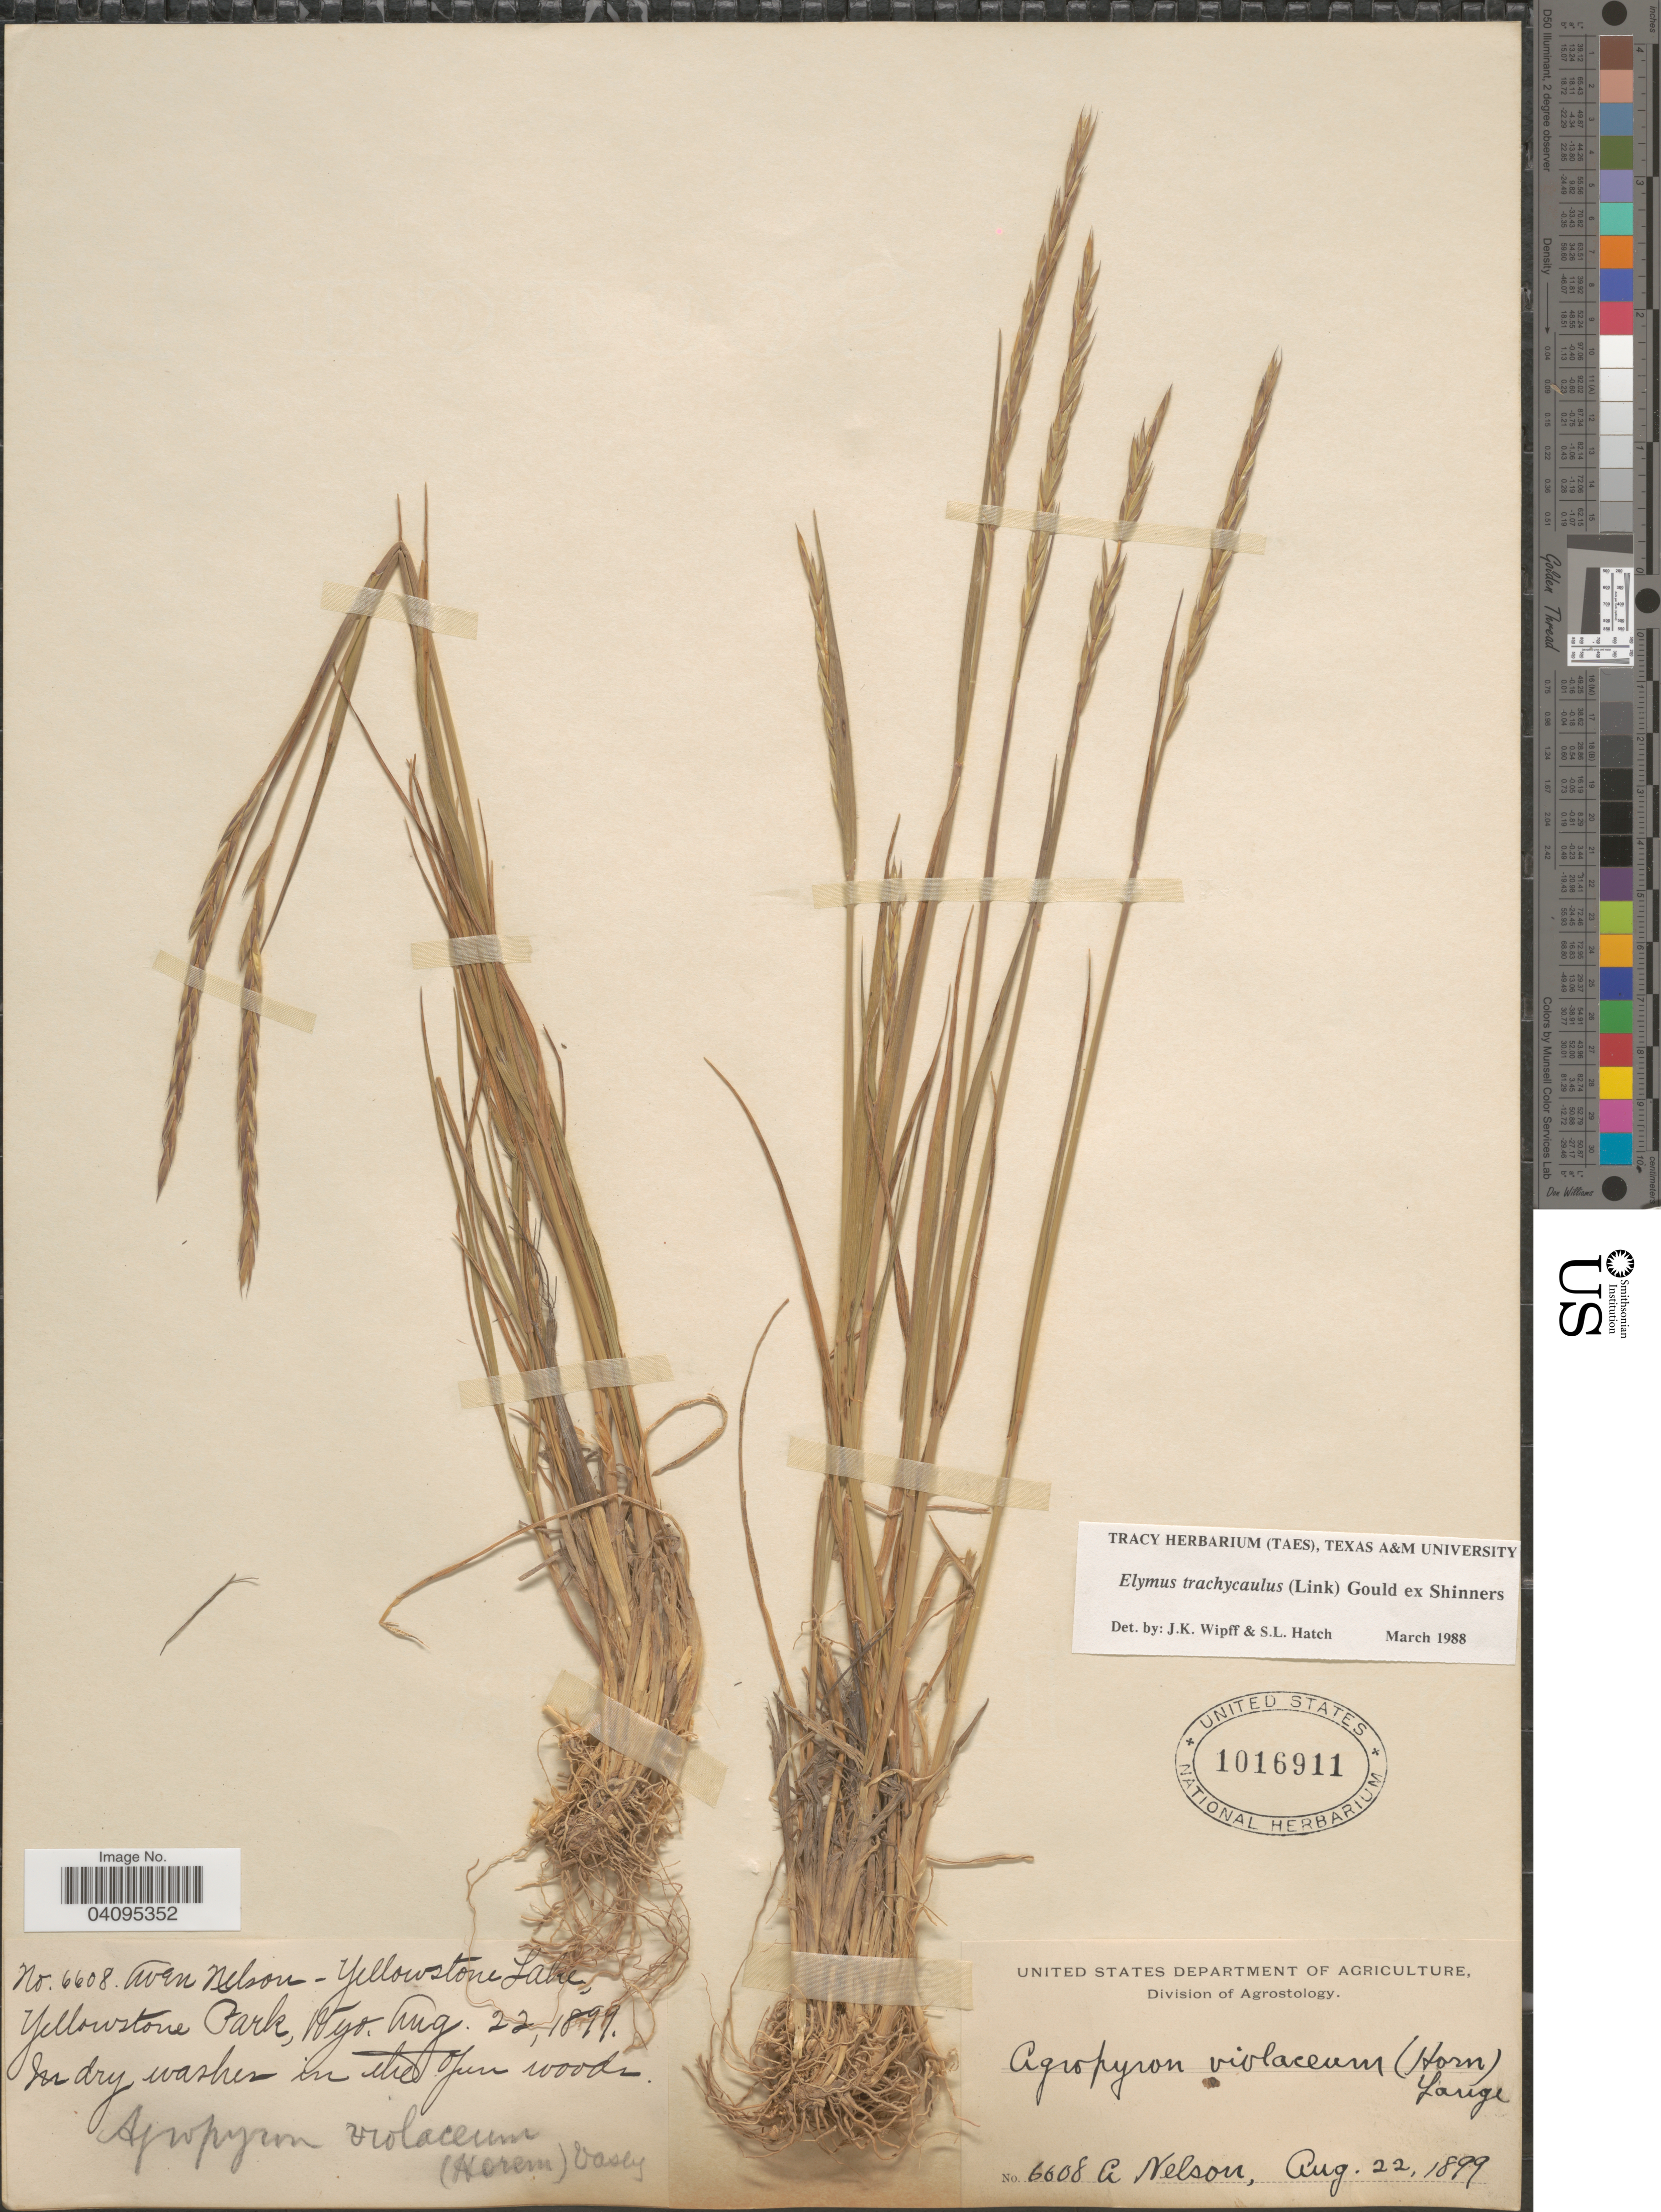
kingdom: Plantae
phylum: Tracheophyta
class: Liliopsida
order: Poales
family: Poaceae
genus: Elymus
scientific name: Elymus trachycaulus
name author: (Link) Gould ex Shinners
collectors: A. Nelson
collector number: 6608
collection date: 1899-08-22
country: United States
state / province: Wyoming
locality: Yellowstone Lake. Yellowstone Park. In dry washes in the open woods.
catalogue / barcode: US 1016911